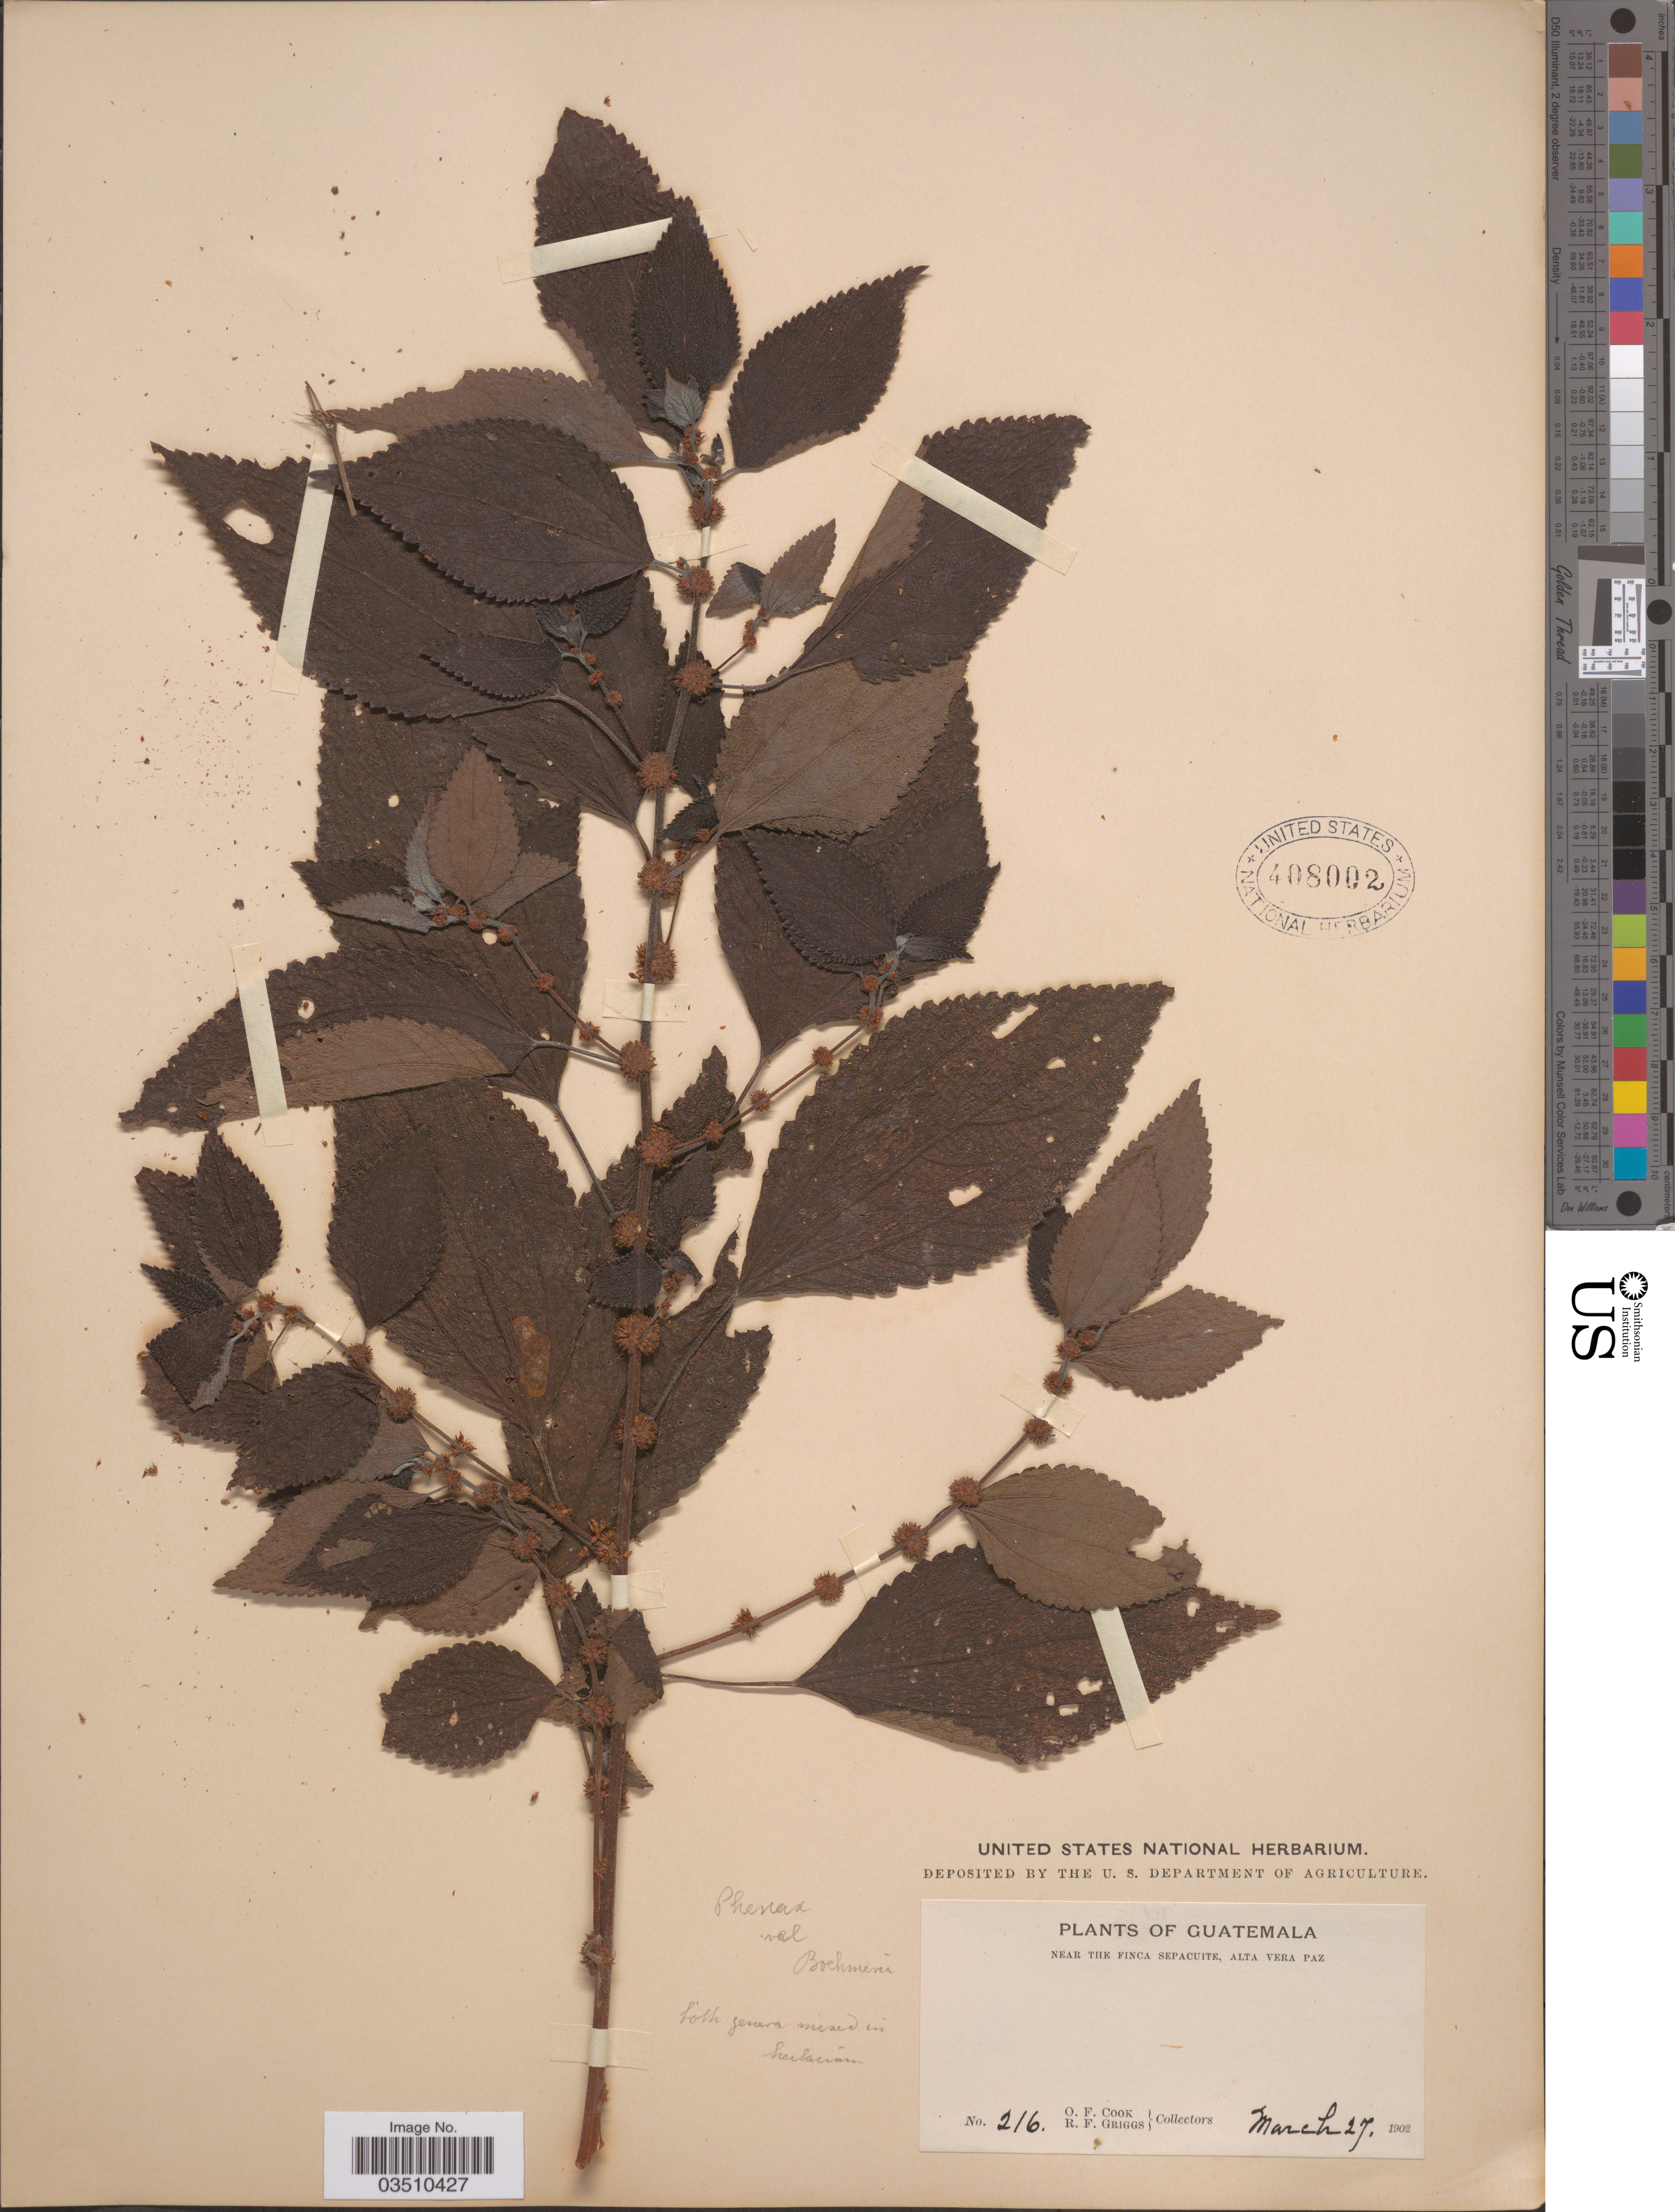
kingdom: Plantae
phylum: Tracheophyta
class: Magnoliopsida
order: Rosales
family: Urticaceae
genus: Phenax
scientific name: Phenax rugosus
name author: (Poir.) Wedd.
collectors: O. F. Cook & R. F. Griggs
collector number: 216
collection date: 1902-03-27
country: Guatemala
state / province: Alta Verapaz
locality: Near the Finca Sepacuite, Alta Vera Paz.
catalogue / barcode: US 408002